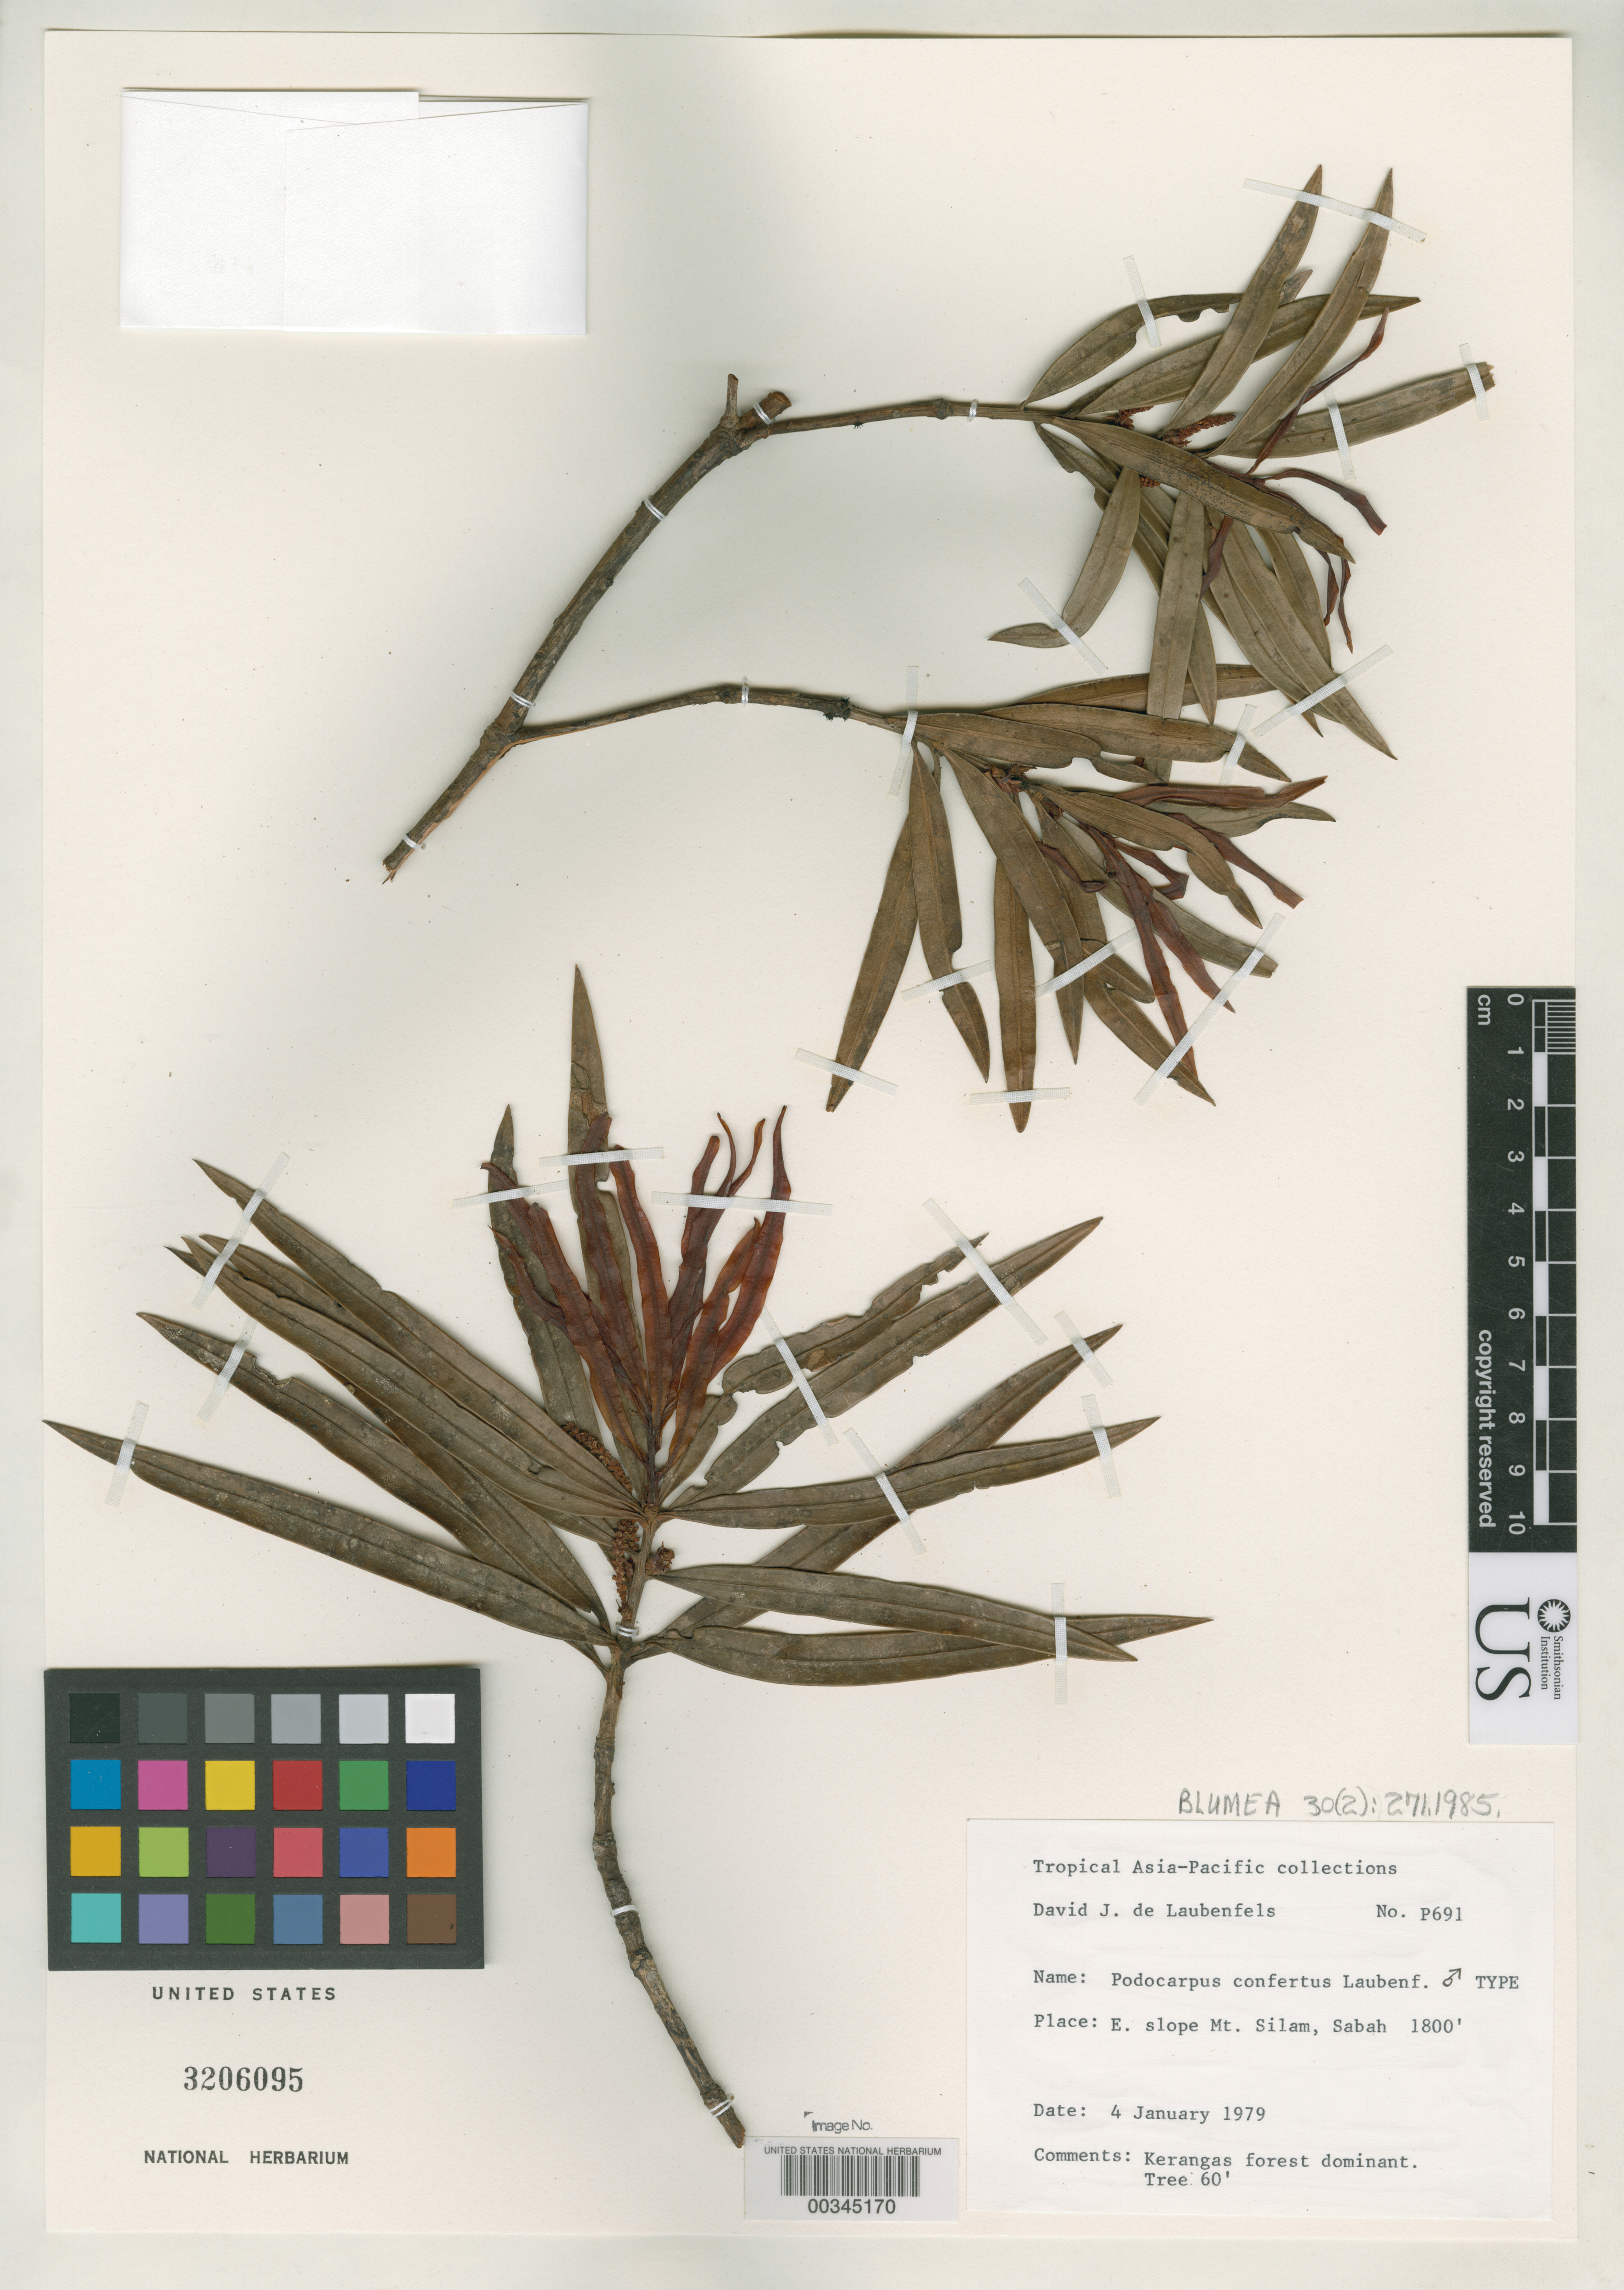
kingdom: Plantae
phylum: Tracheophyta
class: Pinopsida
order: Pinales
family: Podocarpaceae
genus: Podocarpus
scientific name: Podocarpus confertus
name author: de Laub.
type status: Isotype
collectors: D. J. de Laubenfels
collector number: P691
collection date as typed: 04 Jan 1979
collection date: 1979-01-04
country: Malaysia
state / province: Sabah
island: Borneo Island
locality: E slope of Mt. Silam.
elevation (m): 549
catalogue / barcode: US 3206095